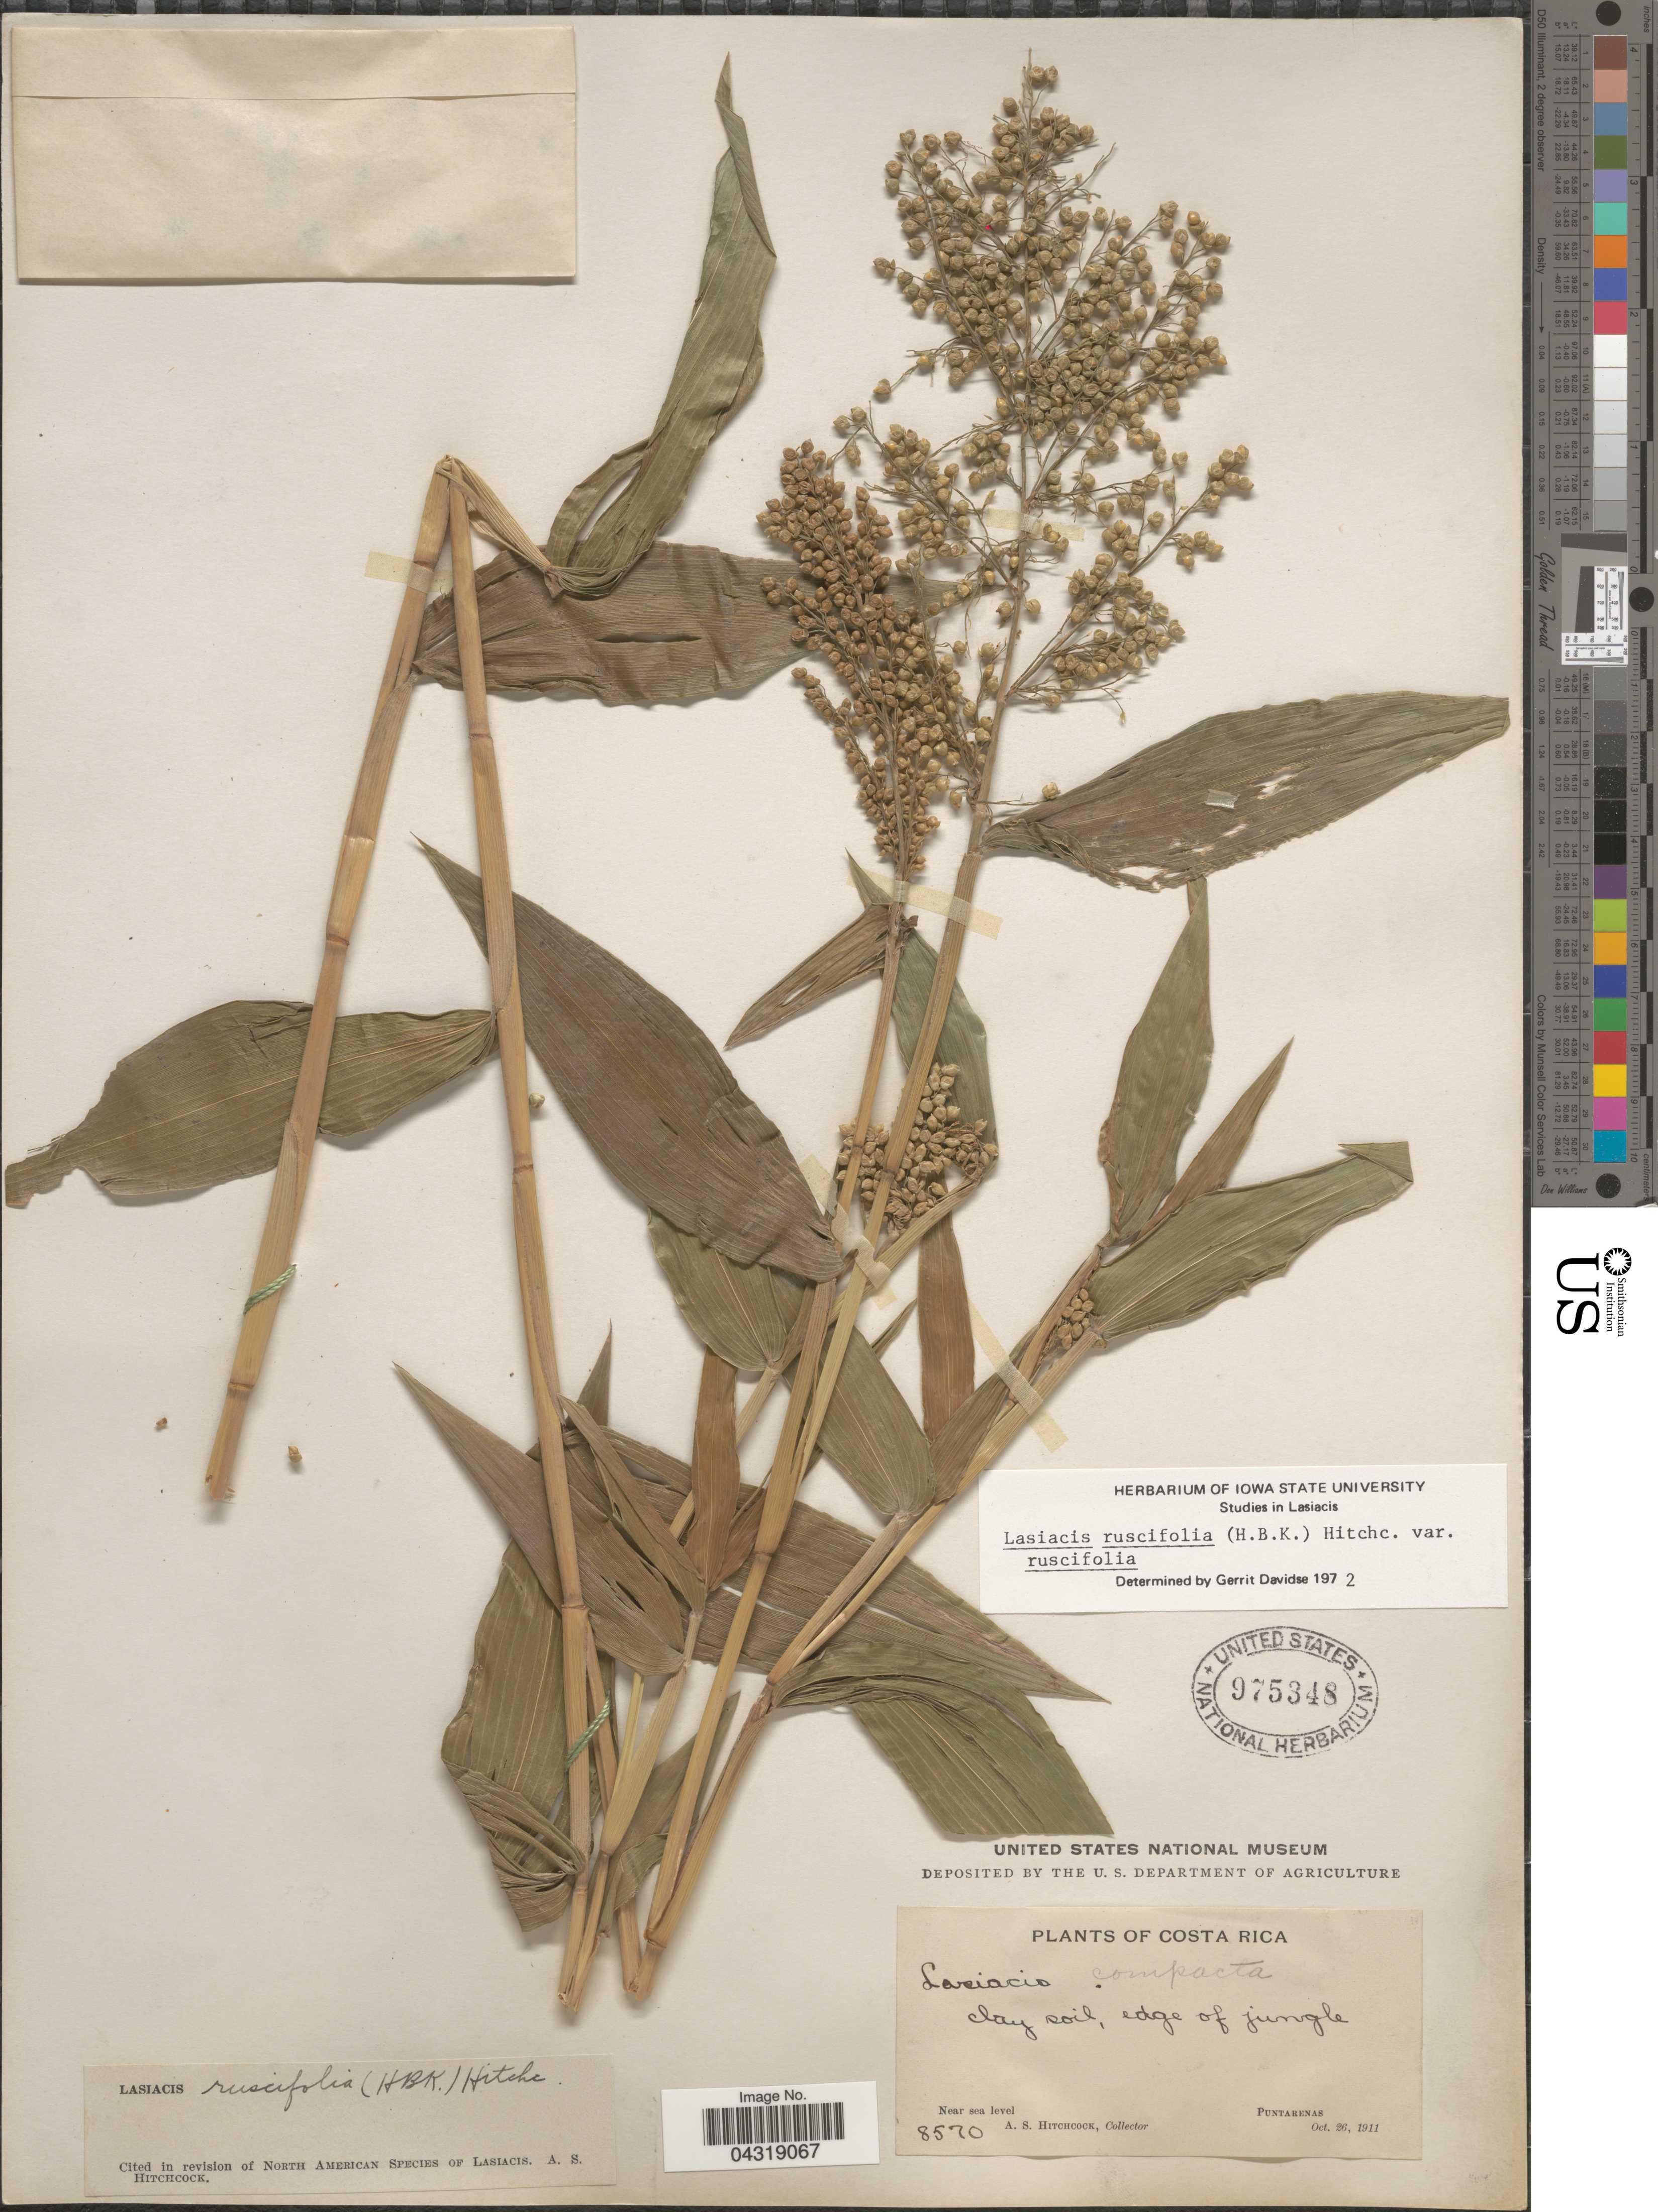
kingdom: Plantae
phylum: Tracheophyta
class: Liliopsida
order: Poales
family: Poaceae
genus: Lasiacis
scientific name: Lasiacis ruscifolia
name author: (Kunth) Hitchc.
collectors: A. S. Hitchcock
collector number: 8570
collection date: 1911-10-26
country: Costa Rica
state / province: Puntarenas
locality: Edge of jungle.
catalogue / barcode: US 975348